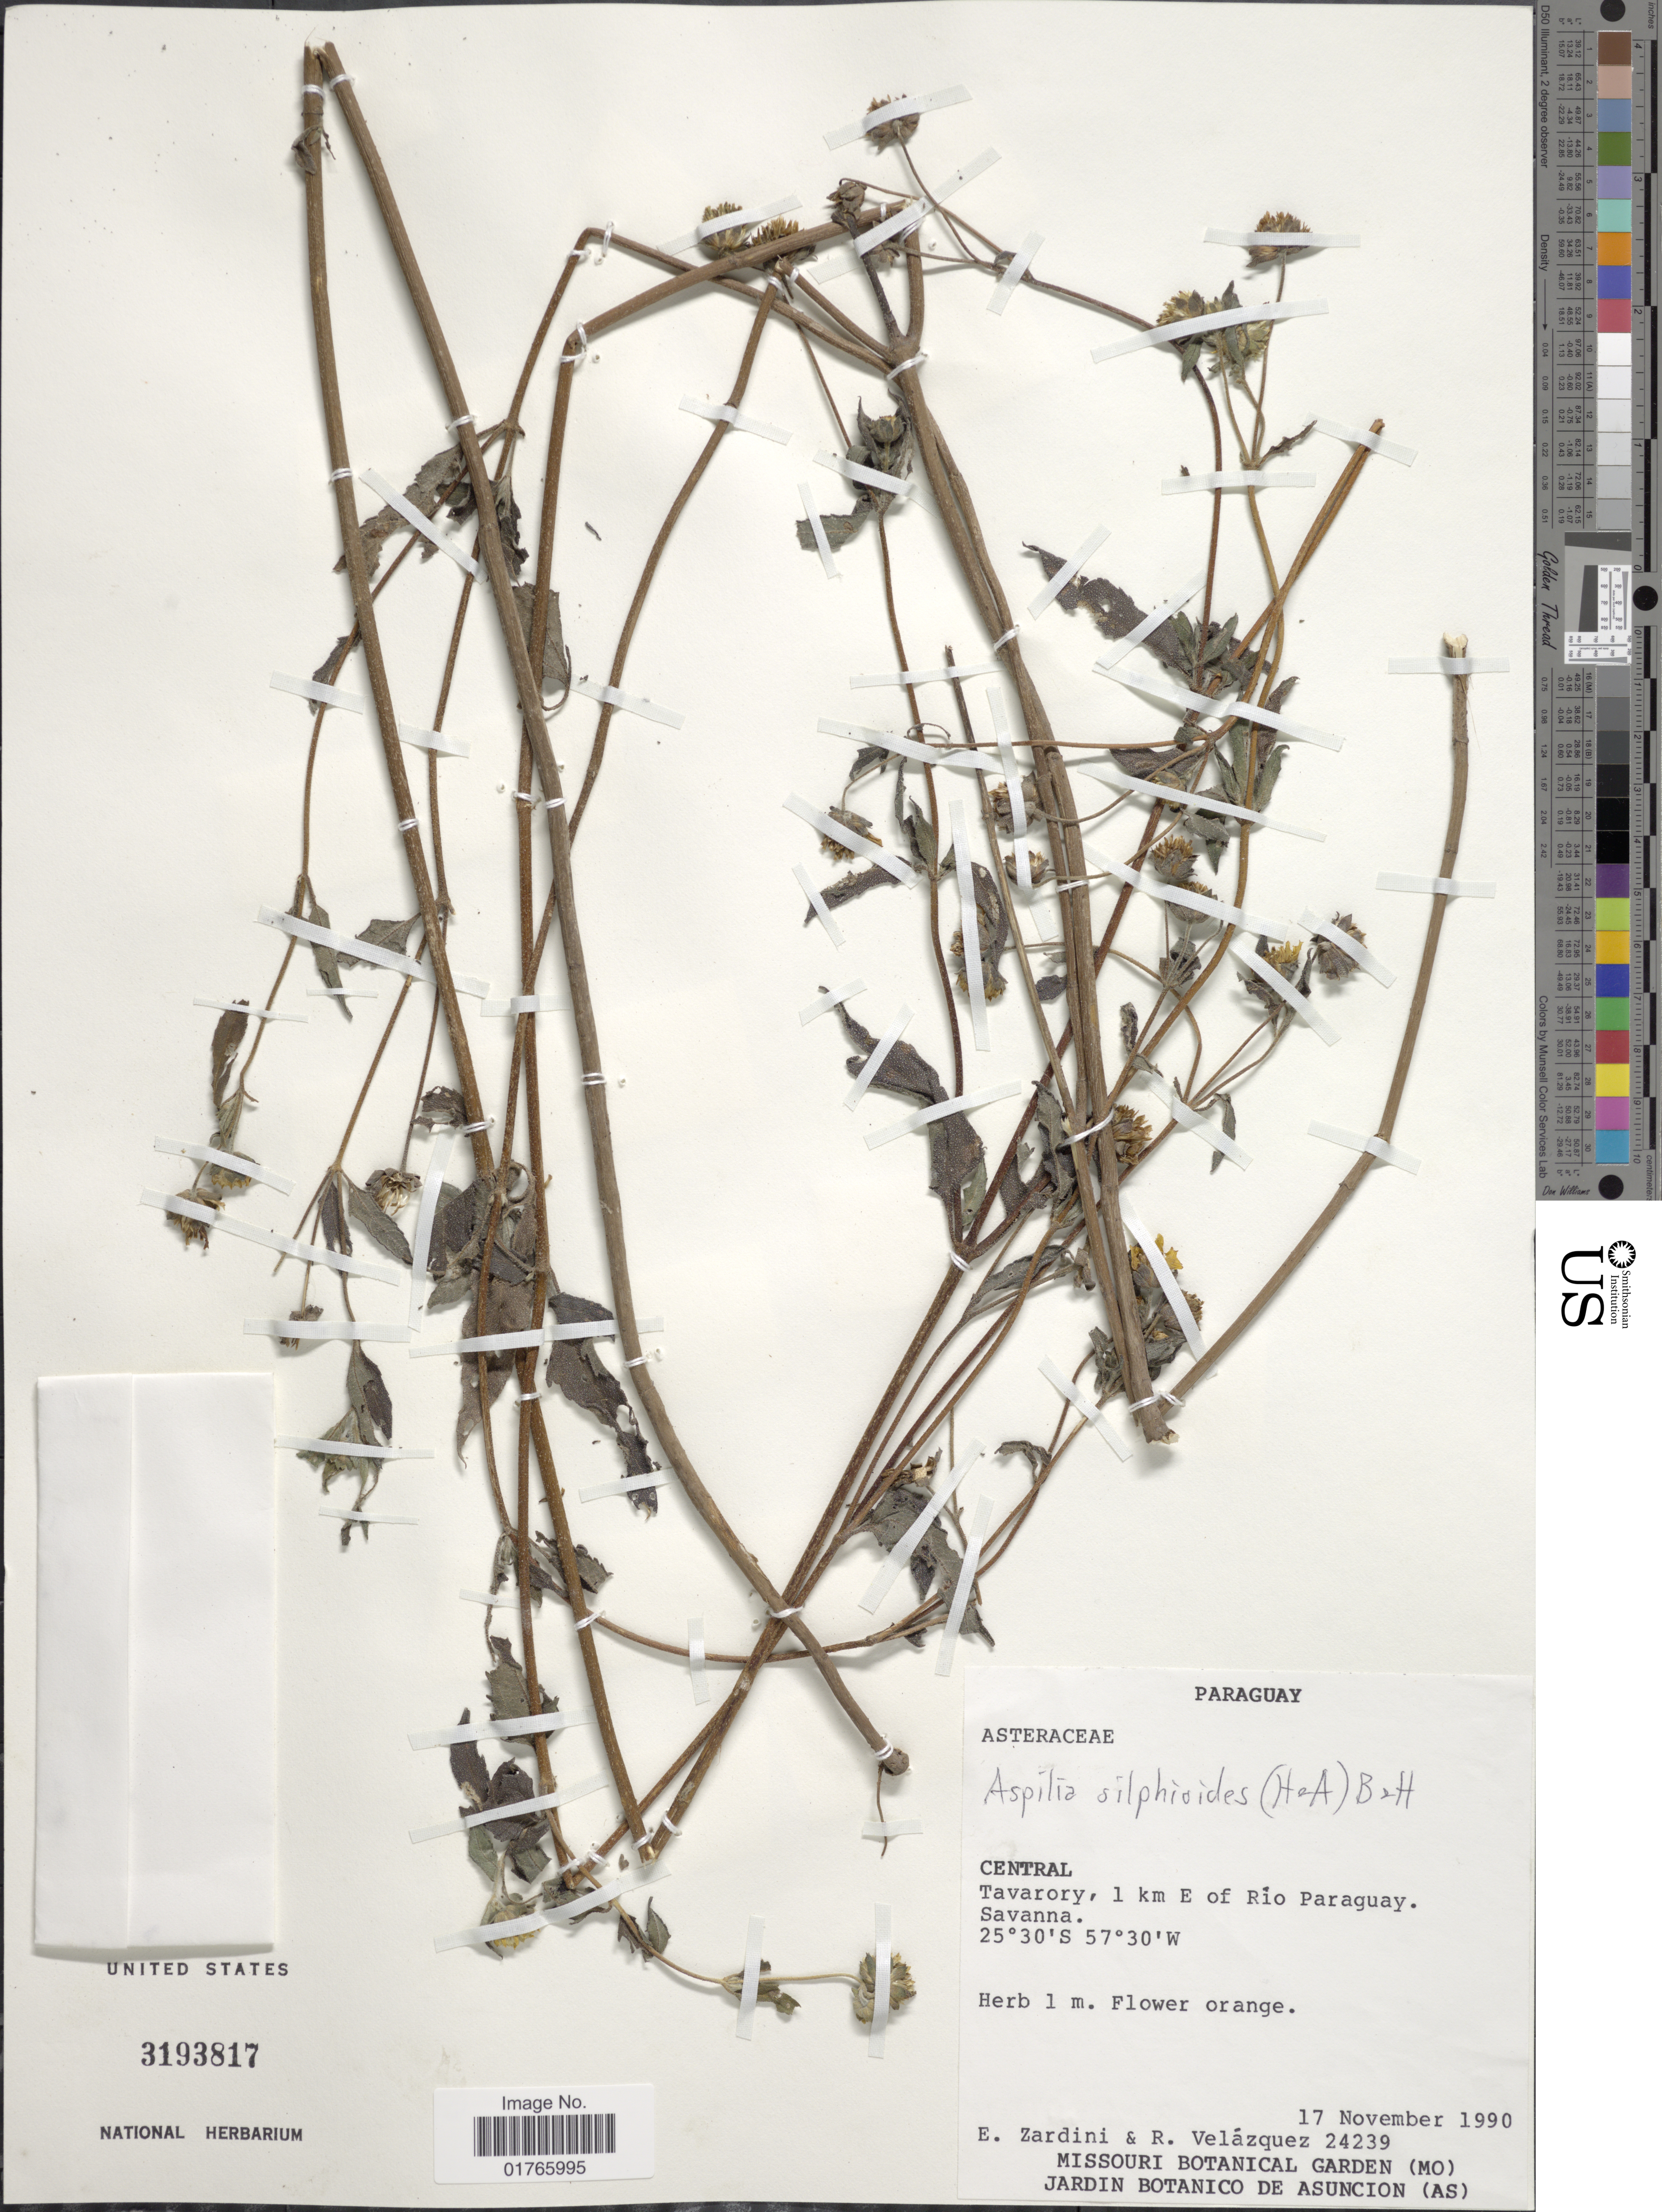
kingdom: Plantae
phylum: Tracheophyta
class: Magnoliopsida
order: Asterales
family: Asteraceae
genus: Aspilia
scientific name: Aspilia silphioides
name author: (Hook. & Arn.) Benth. ex Benth. & Hook. f.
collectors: E. M. Zardini & R. Velázquez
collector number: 24239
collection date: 1990-11-17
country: Paraguay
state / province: Central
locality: Tavarory, 1 km E of Rio Paraguay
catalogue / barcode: US 3193817